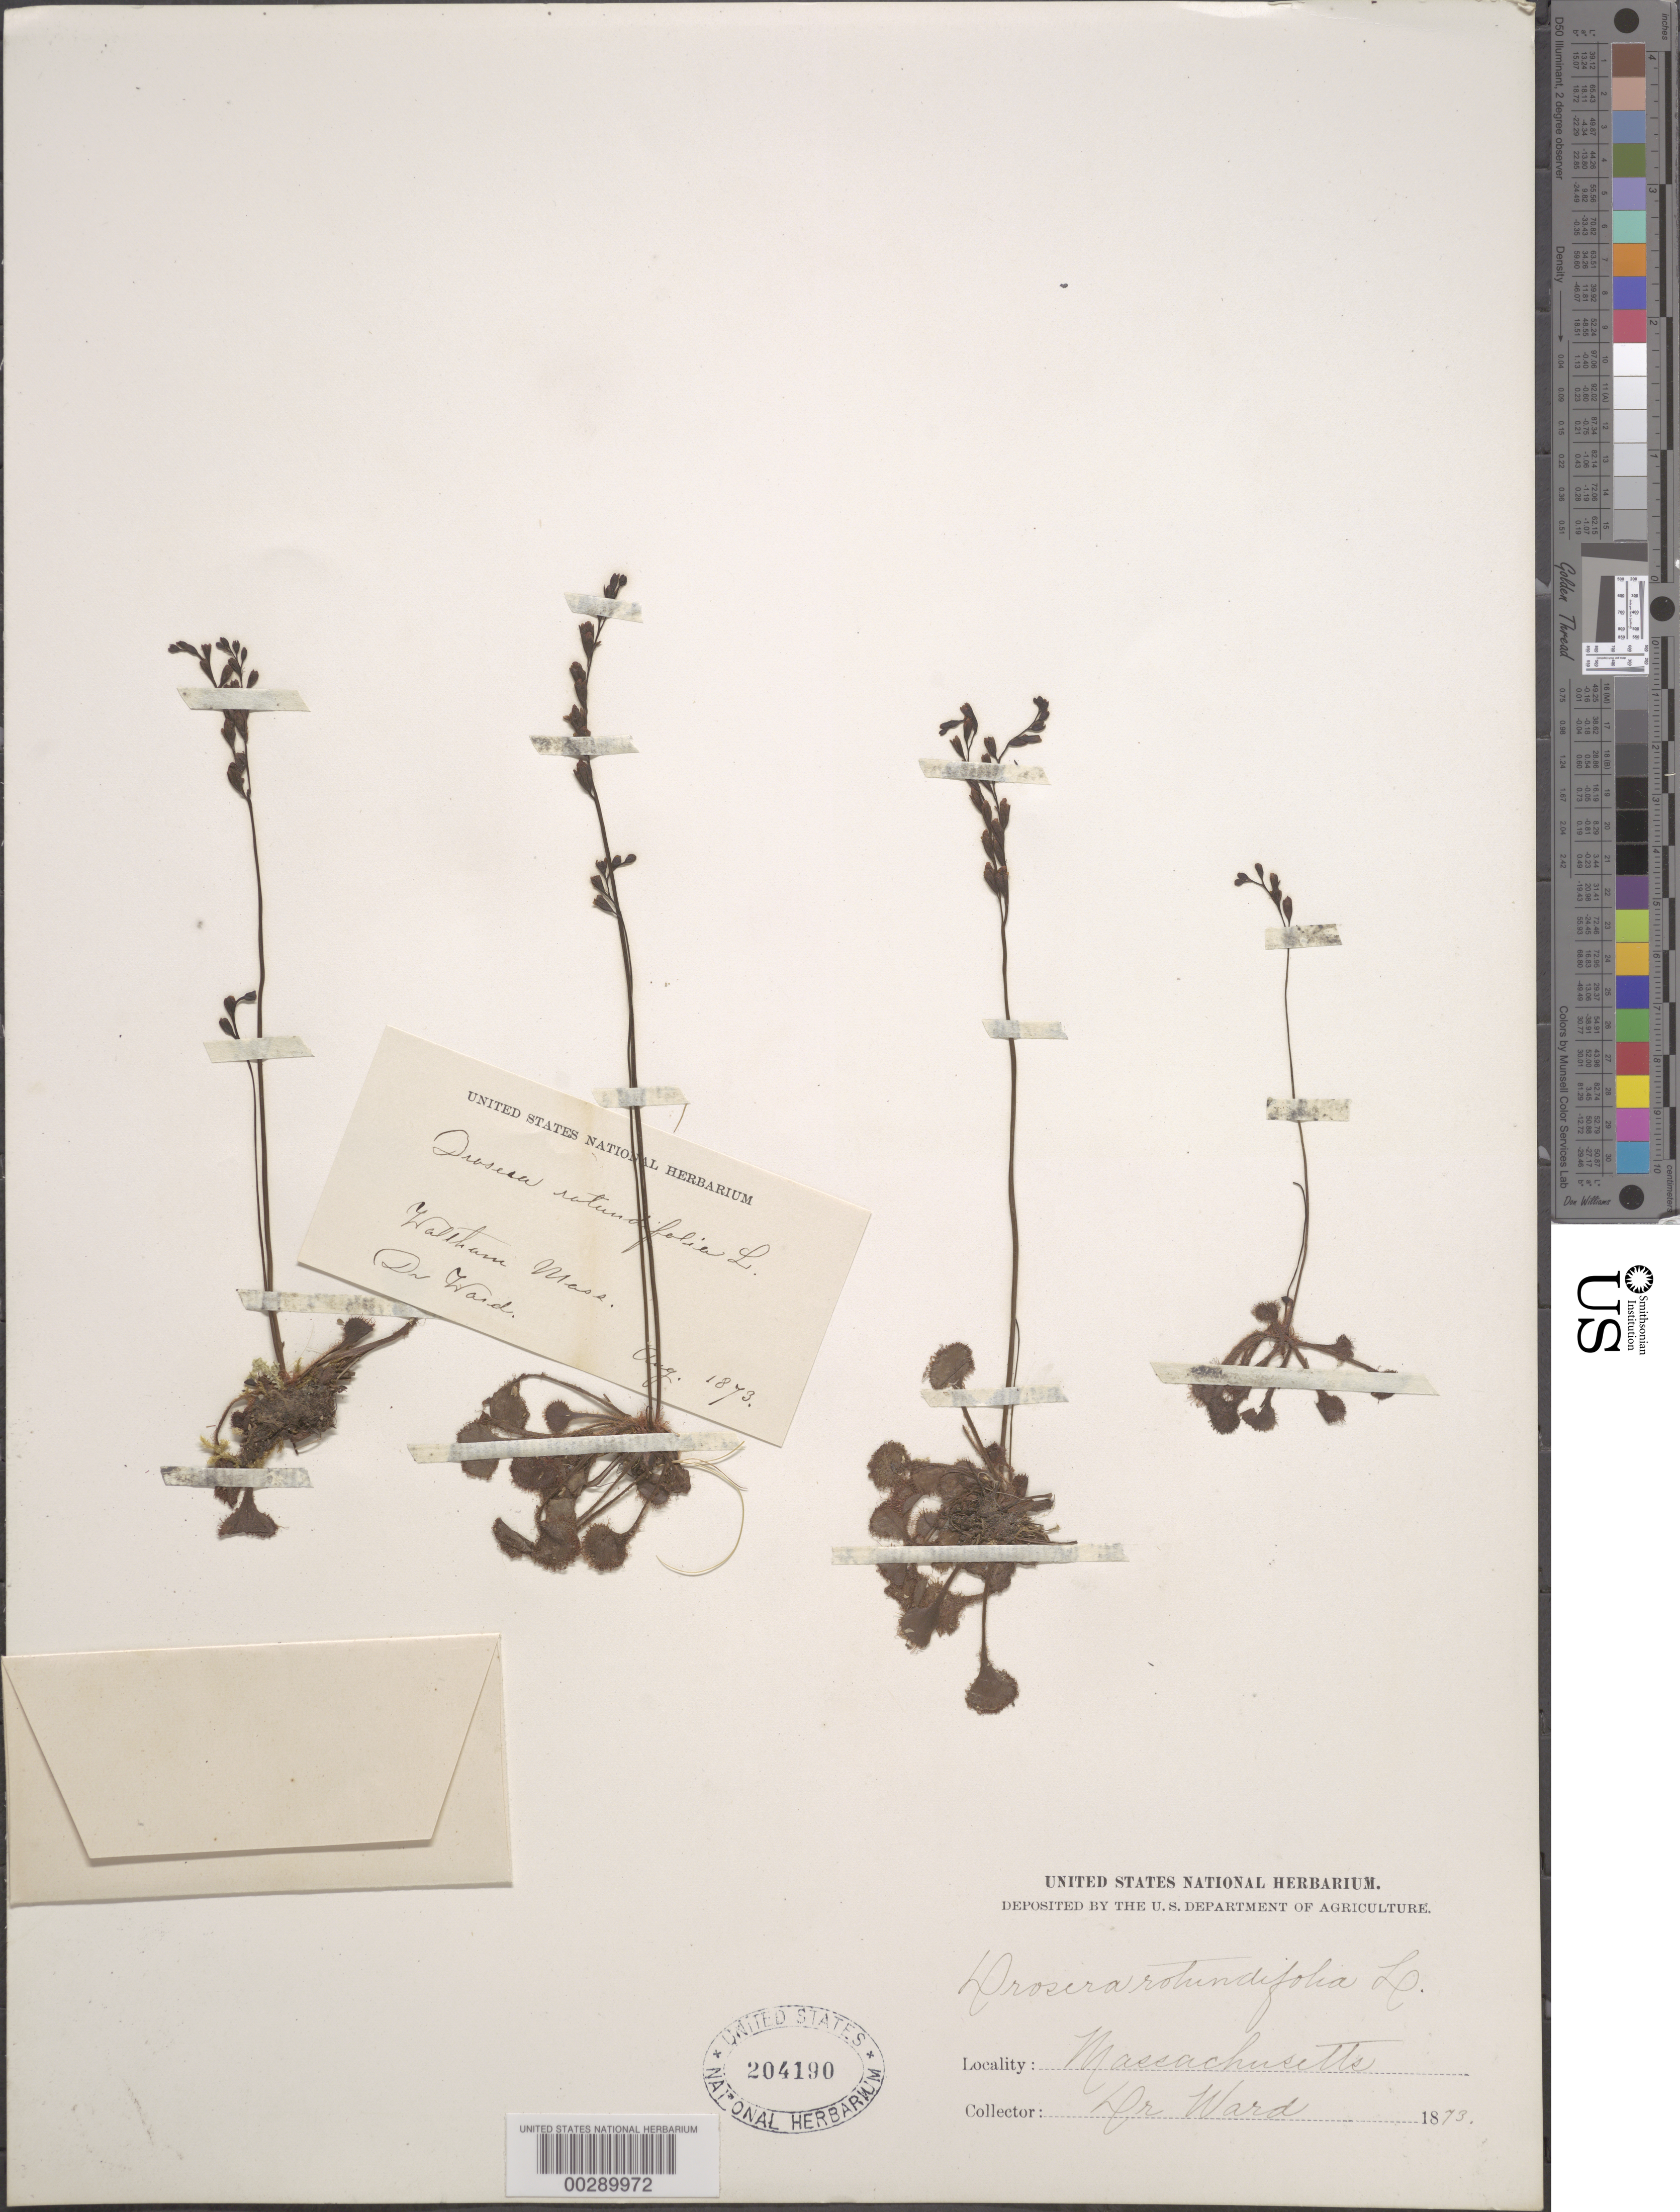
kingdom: Plantae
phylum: Tracheophyta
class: Magnoliopsida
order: Caryophyllales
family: Droseraceae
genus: Drosera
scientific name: Drosera rotundifolia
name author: L.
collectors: L. Ward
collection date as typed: Aug 1873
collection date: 1873-08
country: United States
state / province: Massachusetts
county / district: Middlesex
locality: Waltham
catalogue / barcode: US 204190